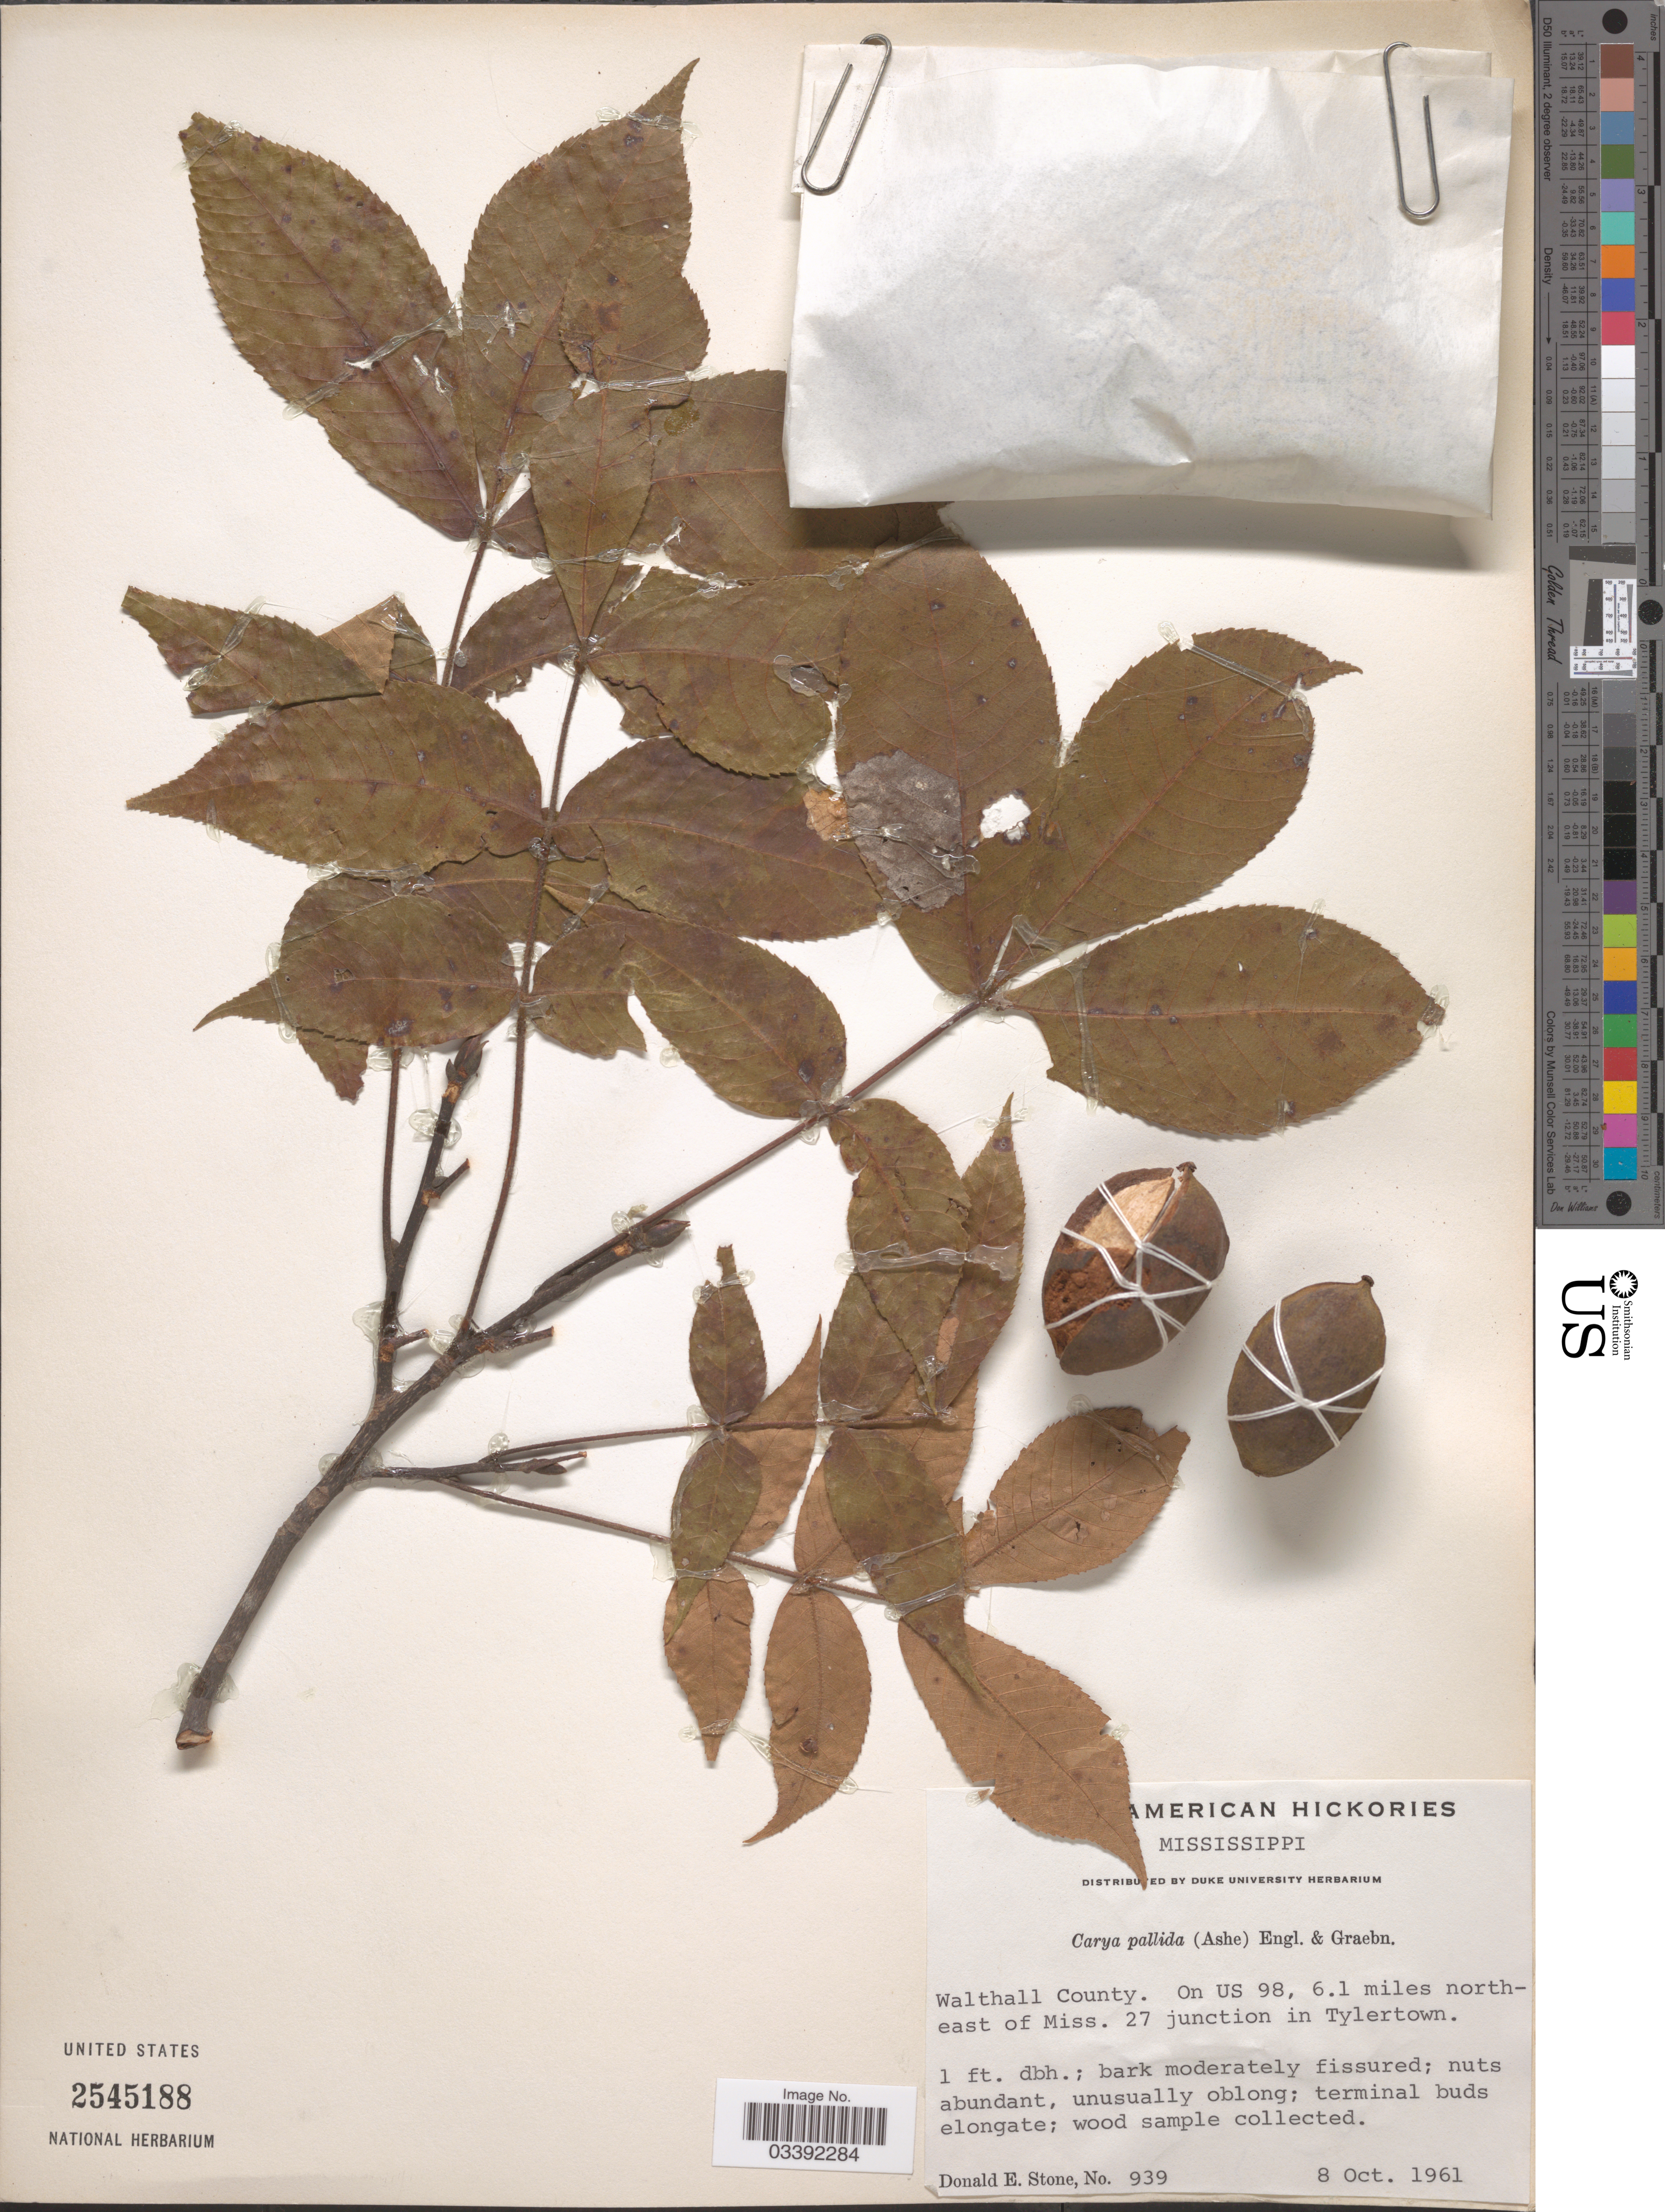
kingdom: Plantae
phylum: Tracheophyta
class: Magnoliopsida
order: Fagales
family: Juglandaceae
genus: Carya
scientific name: Carya pallida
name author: (Ashe) Engl. & Graebner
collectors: D. Stone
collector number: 939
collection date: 1961-10-08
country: United States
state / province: Mississippi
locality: Walthall County. On US 98, 6.1 miles north-east of Miss. 27 junction in Tylertown.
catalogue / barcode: US 2545188